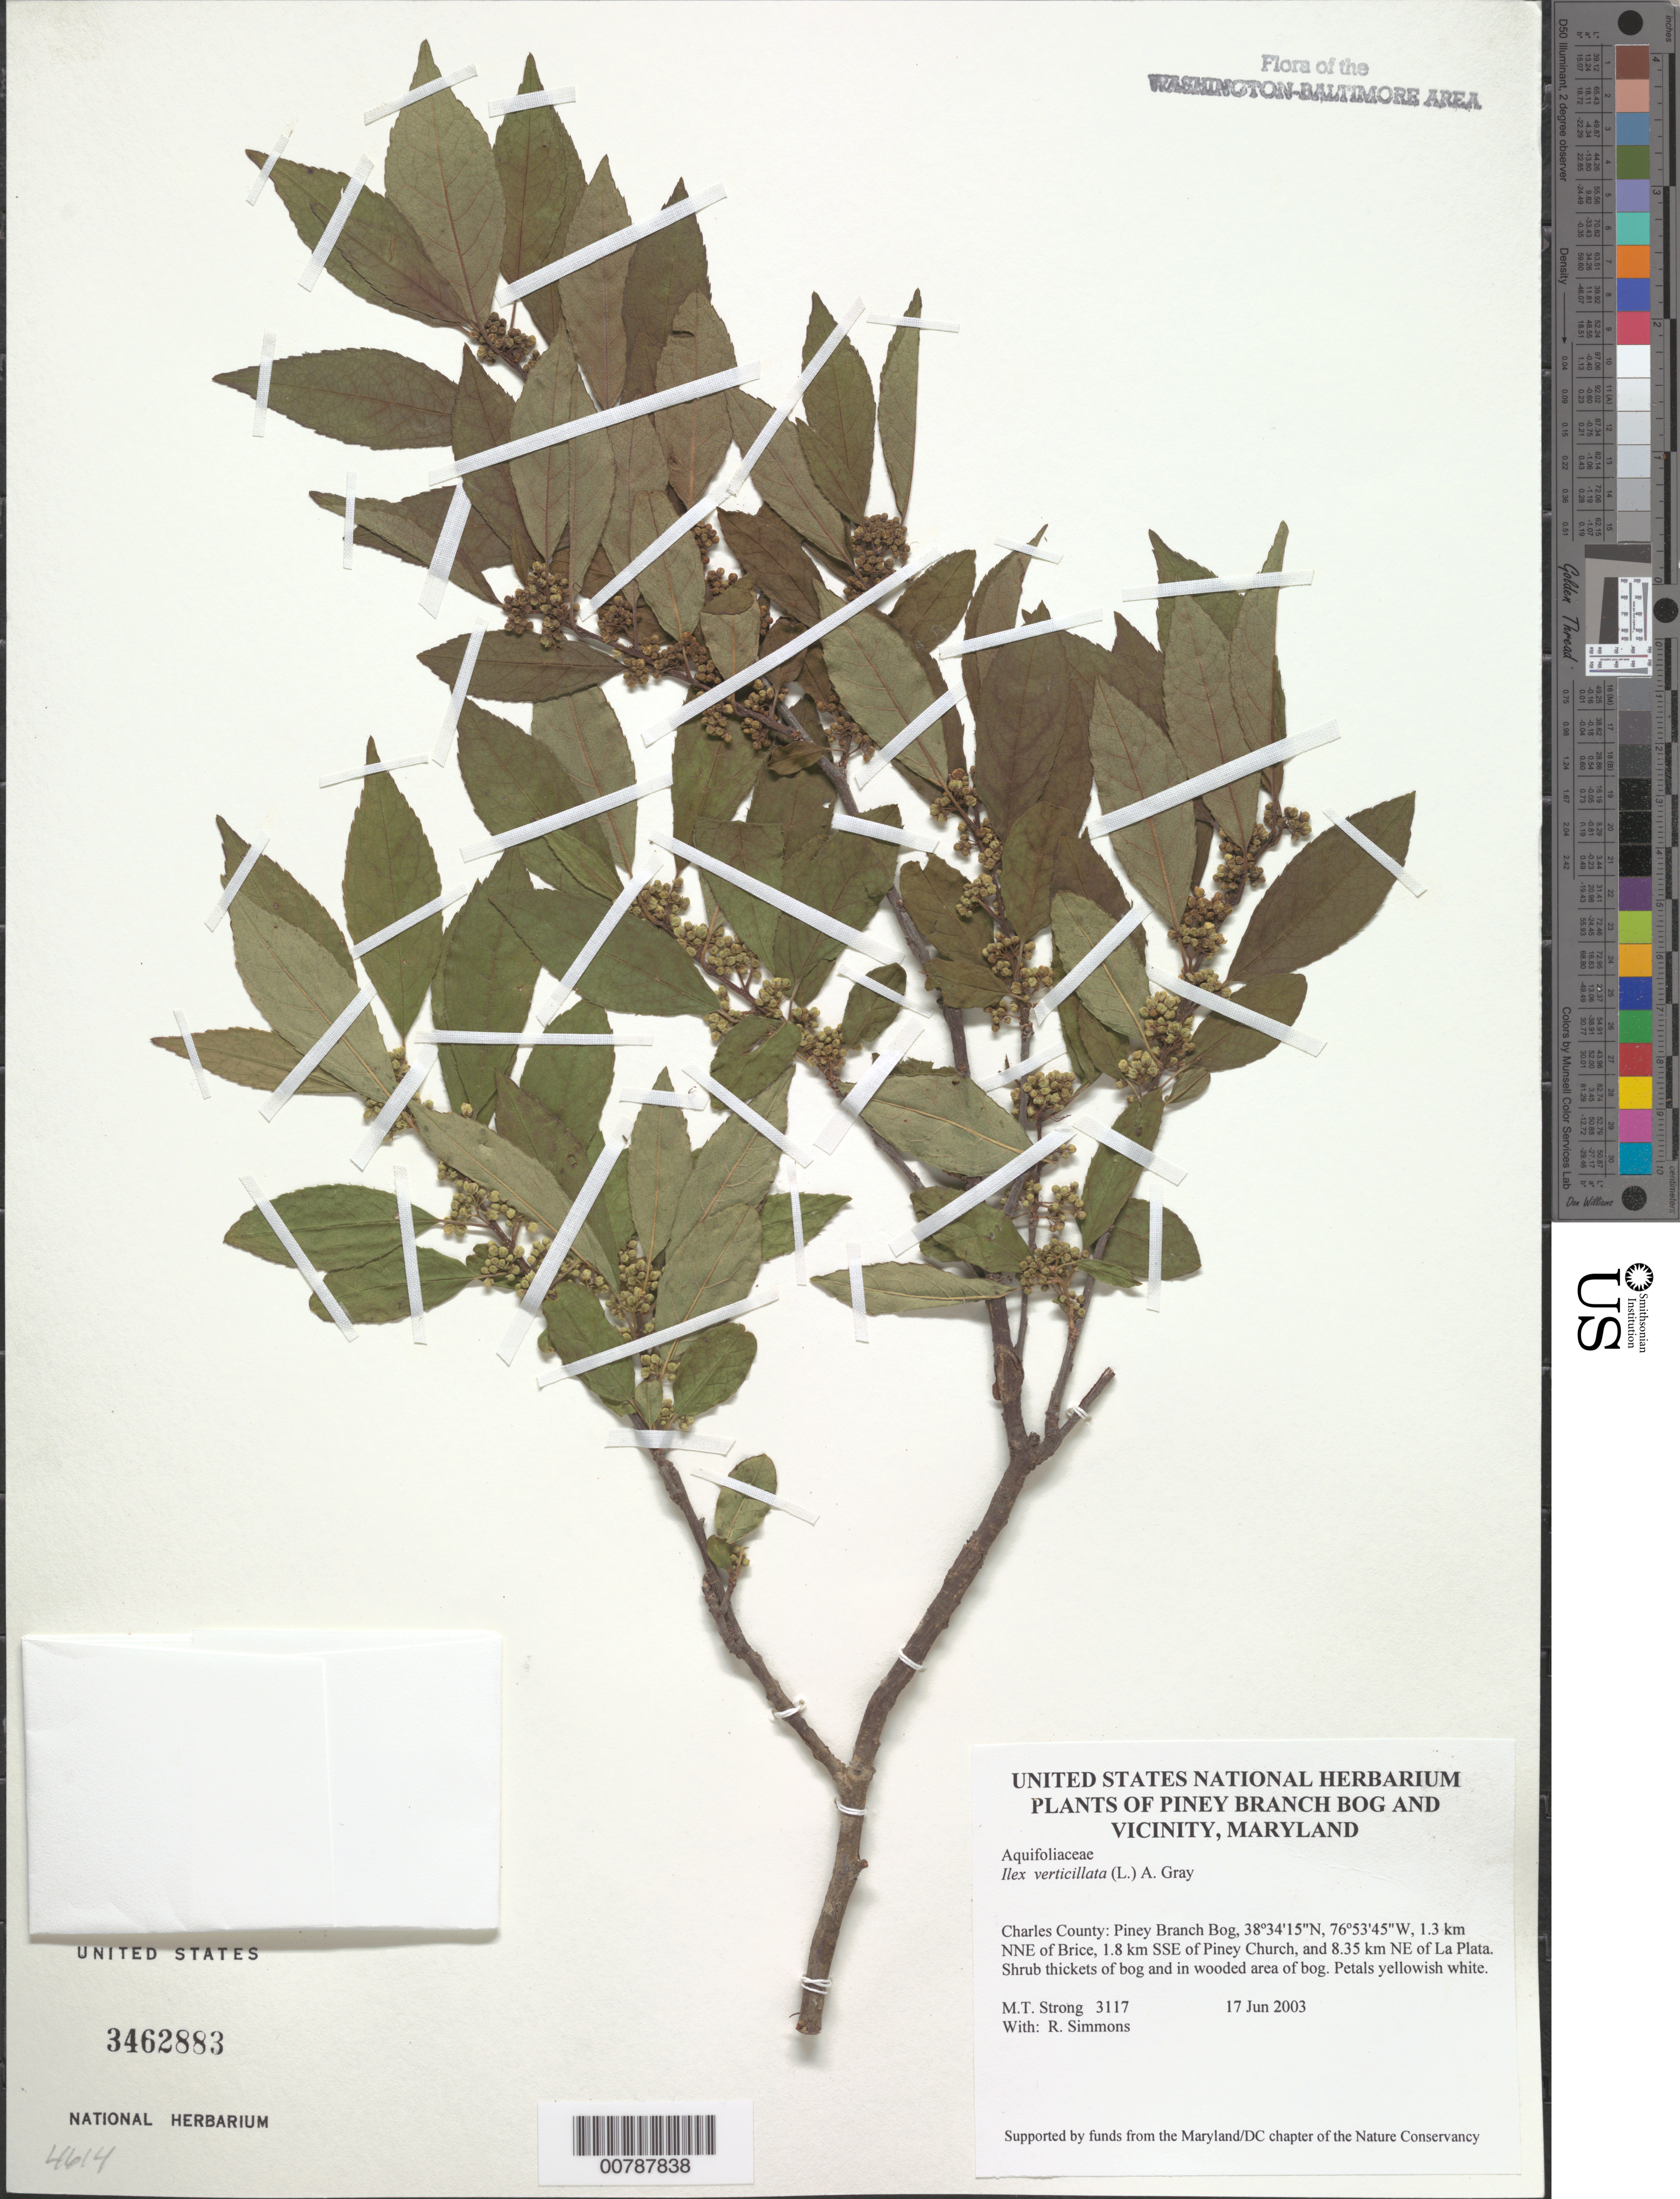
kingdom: Plantae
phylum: Tracheophyta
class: Magnoliopsida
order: Aquifoliales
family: Aquifoliaceae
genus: Ilex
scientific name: Ilex verticillata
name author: (L.) A. Gray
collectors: M. T. Strong & R. H. Simmons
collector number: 3117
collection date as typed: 17 Jun 2003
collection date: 2003-06-17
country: United States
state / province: Maryland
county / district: Charles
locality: Piney Branch Bog, 1.3 km NNE of Brice, 1.8 km SSE of Piney Church, and 8.35 km NE of La Plata.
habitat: Shrub thickets of bog and in wooded area of bog.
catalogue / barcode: US 3462883